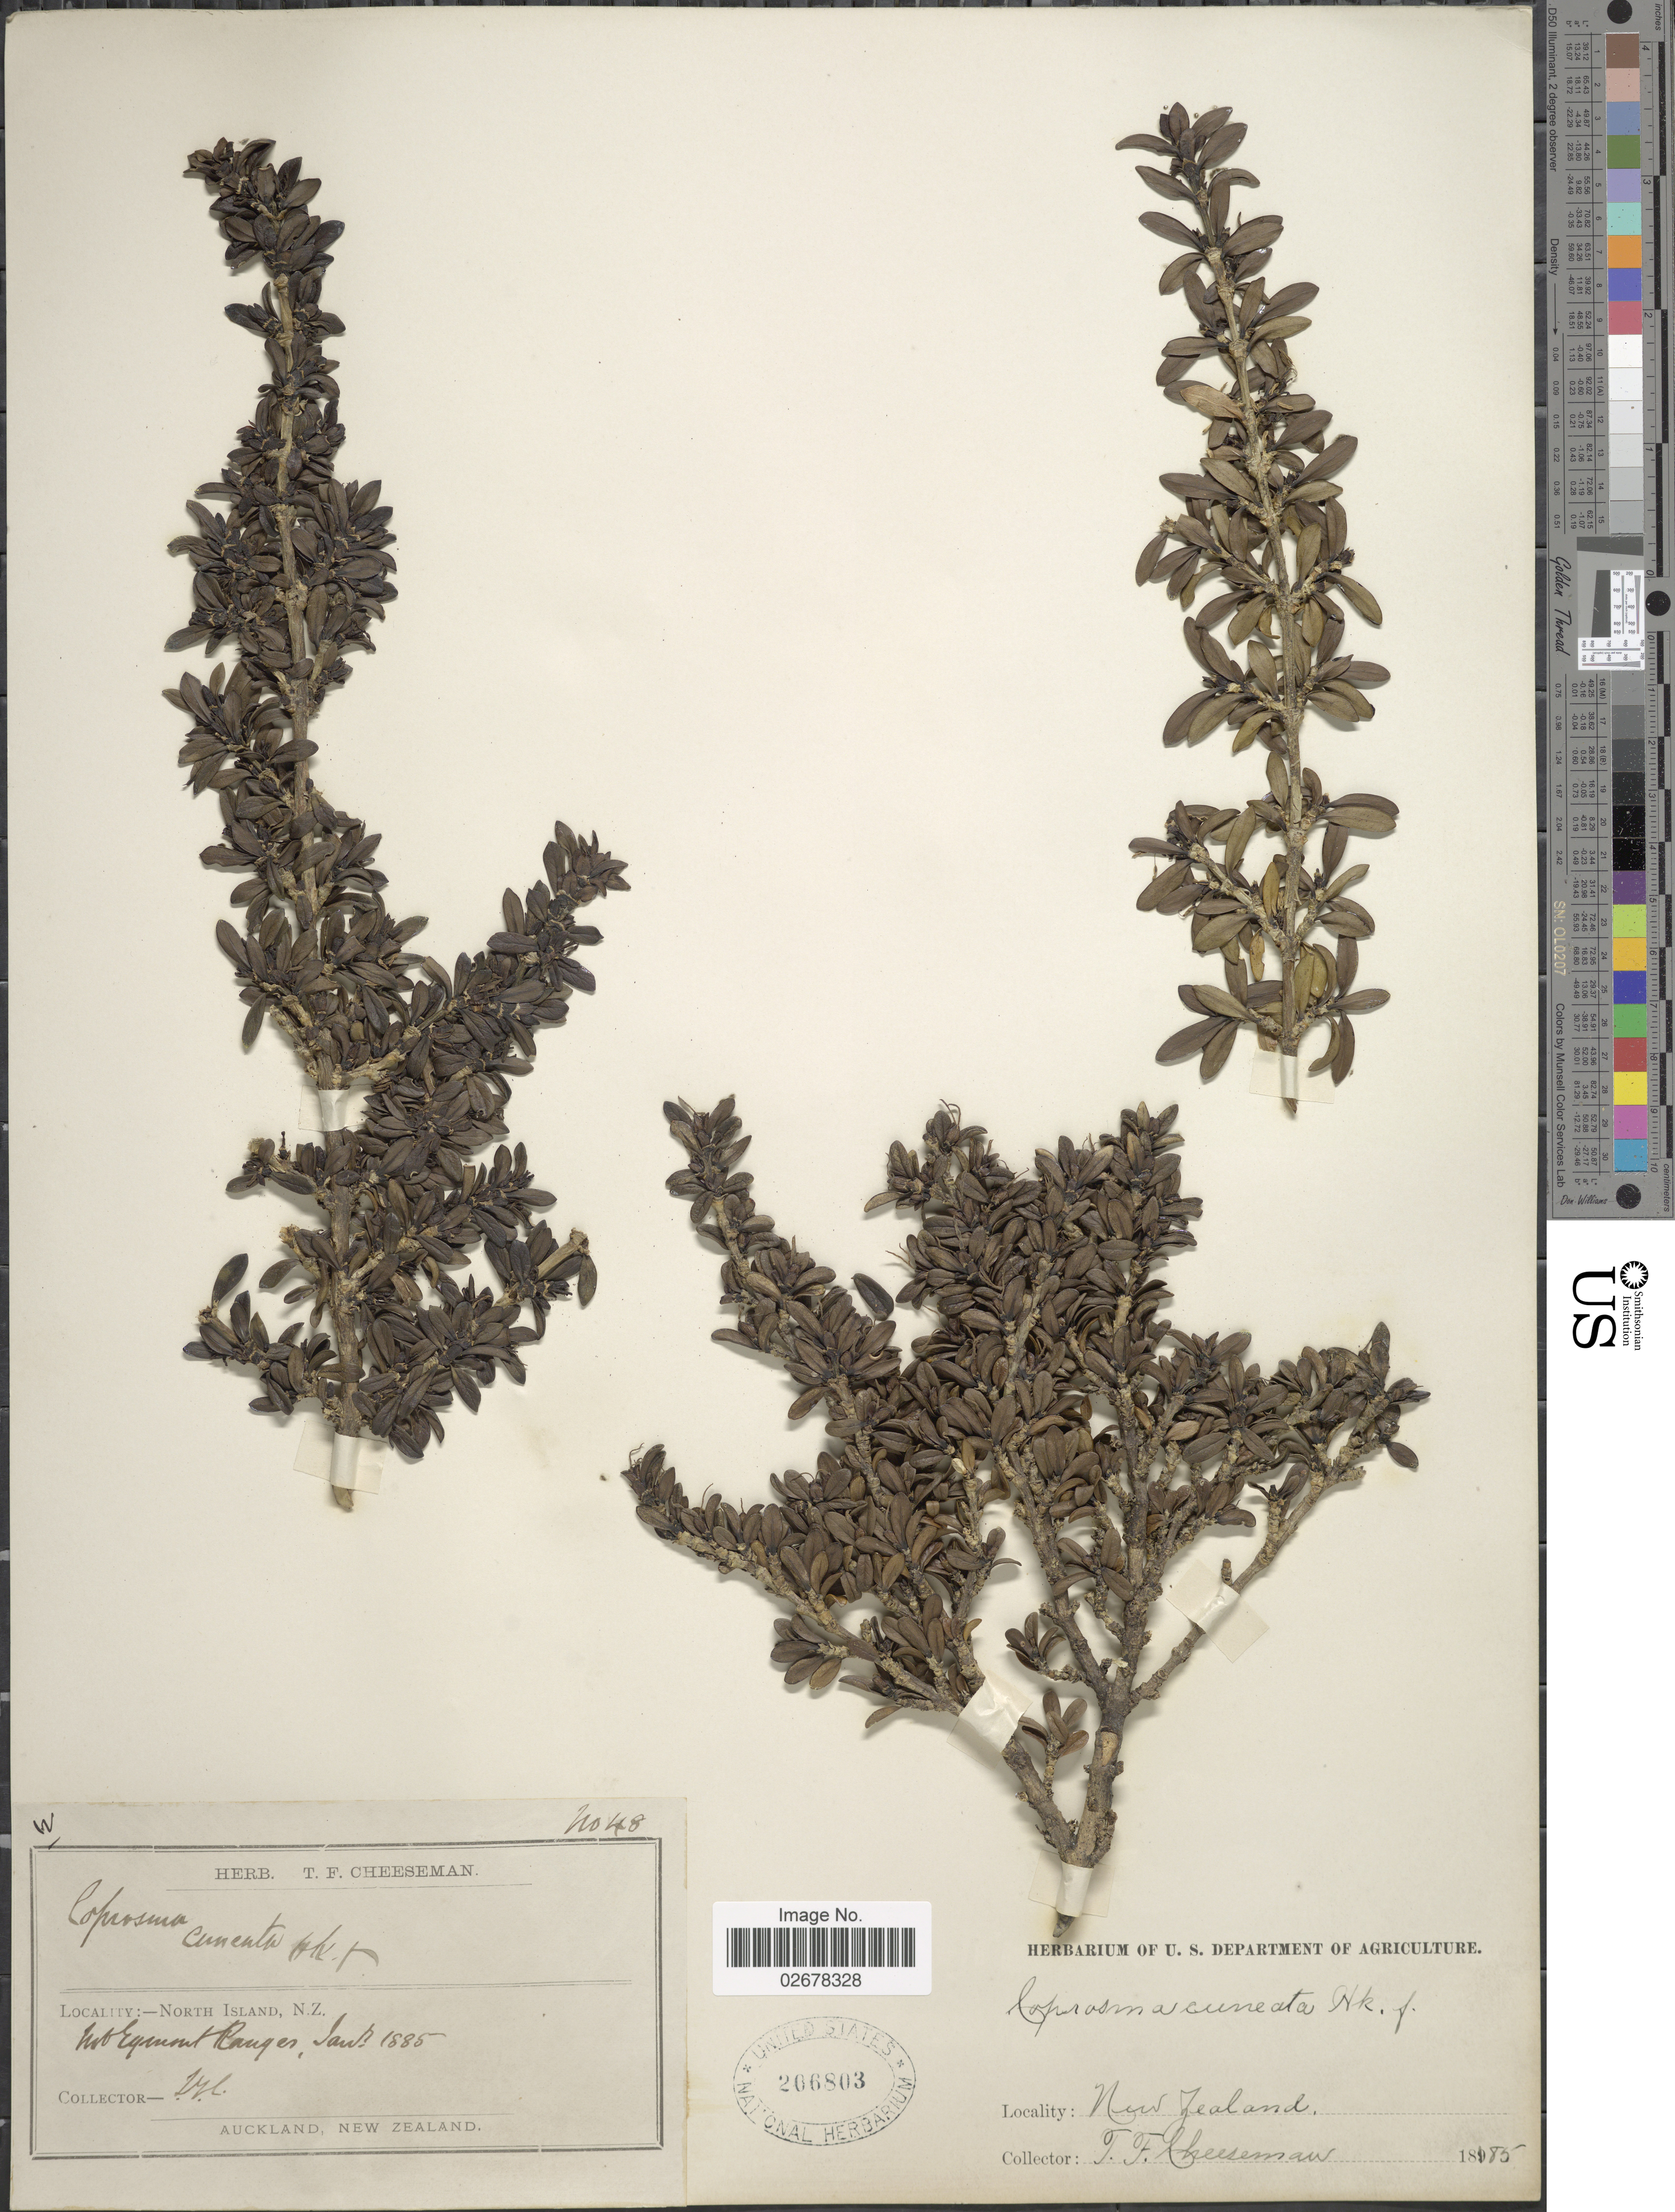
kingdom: Plantae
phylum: Tracheophyta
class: Magnoliopsida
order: Gentianales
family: Rubiaceae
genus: Coprosma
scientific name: Coprosma cuneata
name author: Hook. f.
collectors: T. F. Cheeseman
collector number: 48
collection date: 1885-01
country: New Zealand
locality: North Island, Mt. Egmont Rangers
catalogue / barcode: US 206803